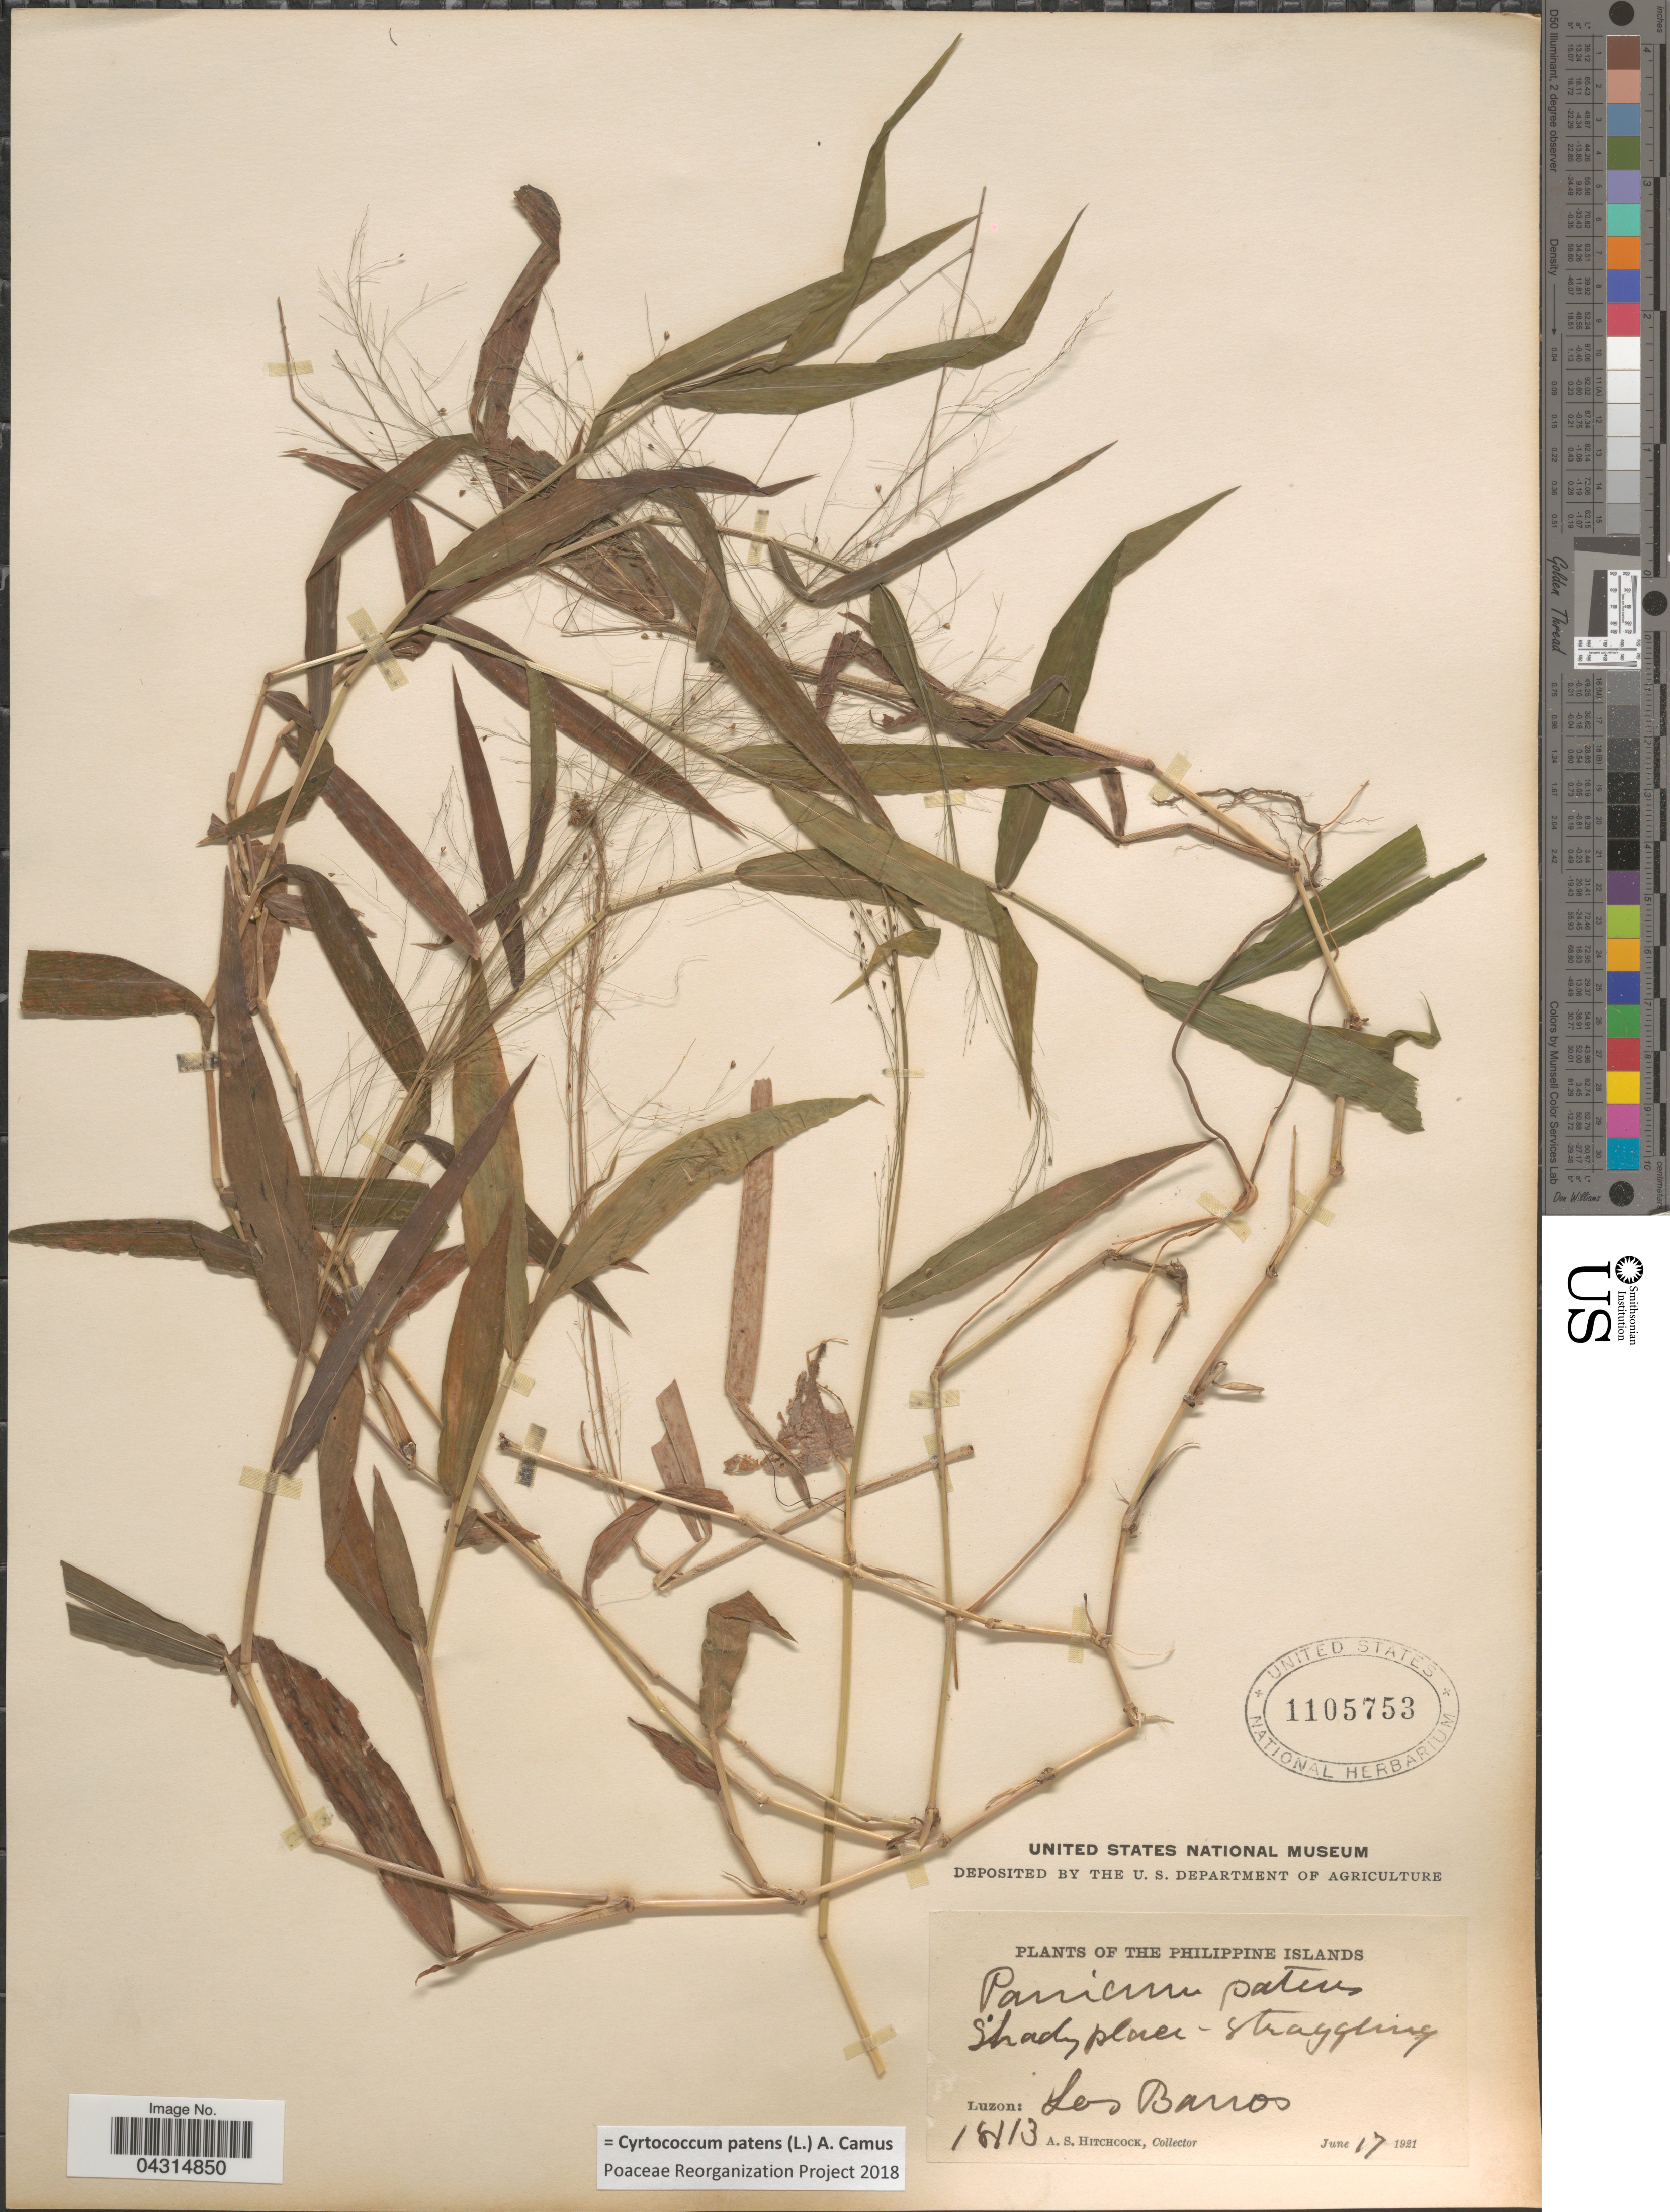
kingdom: Plantae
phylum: Tracheophyta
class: Liliopsida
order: Poales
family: Poaceae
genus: Cyrtococcum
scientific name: Cyrtococcum patens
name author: (L.) A. Camus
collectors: A. S. Hitchcock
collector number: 18113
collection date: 1921-06-17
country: Philippines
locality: Luzon: Los Barros.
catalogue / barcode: US 1105753